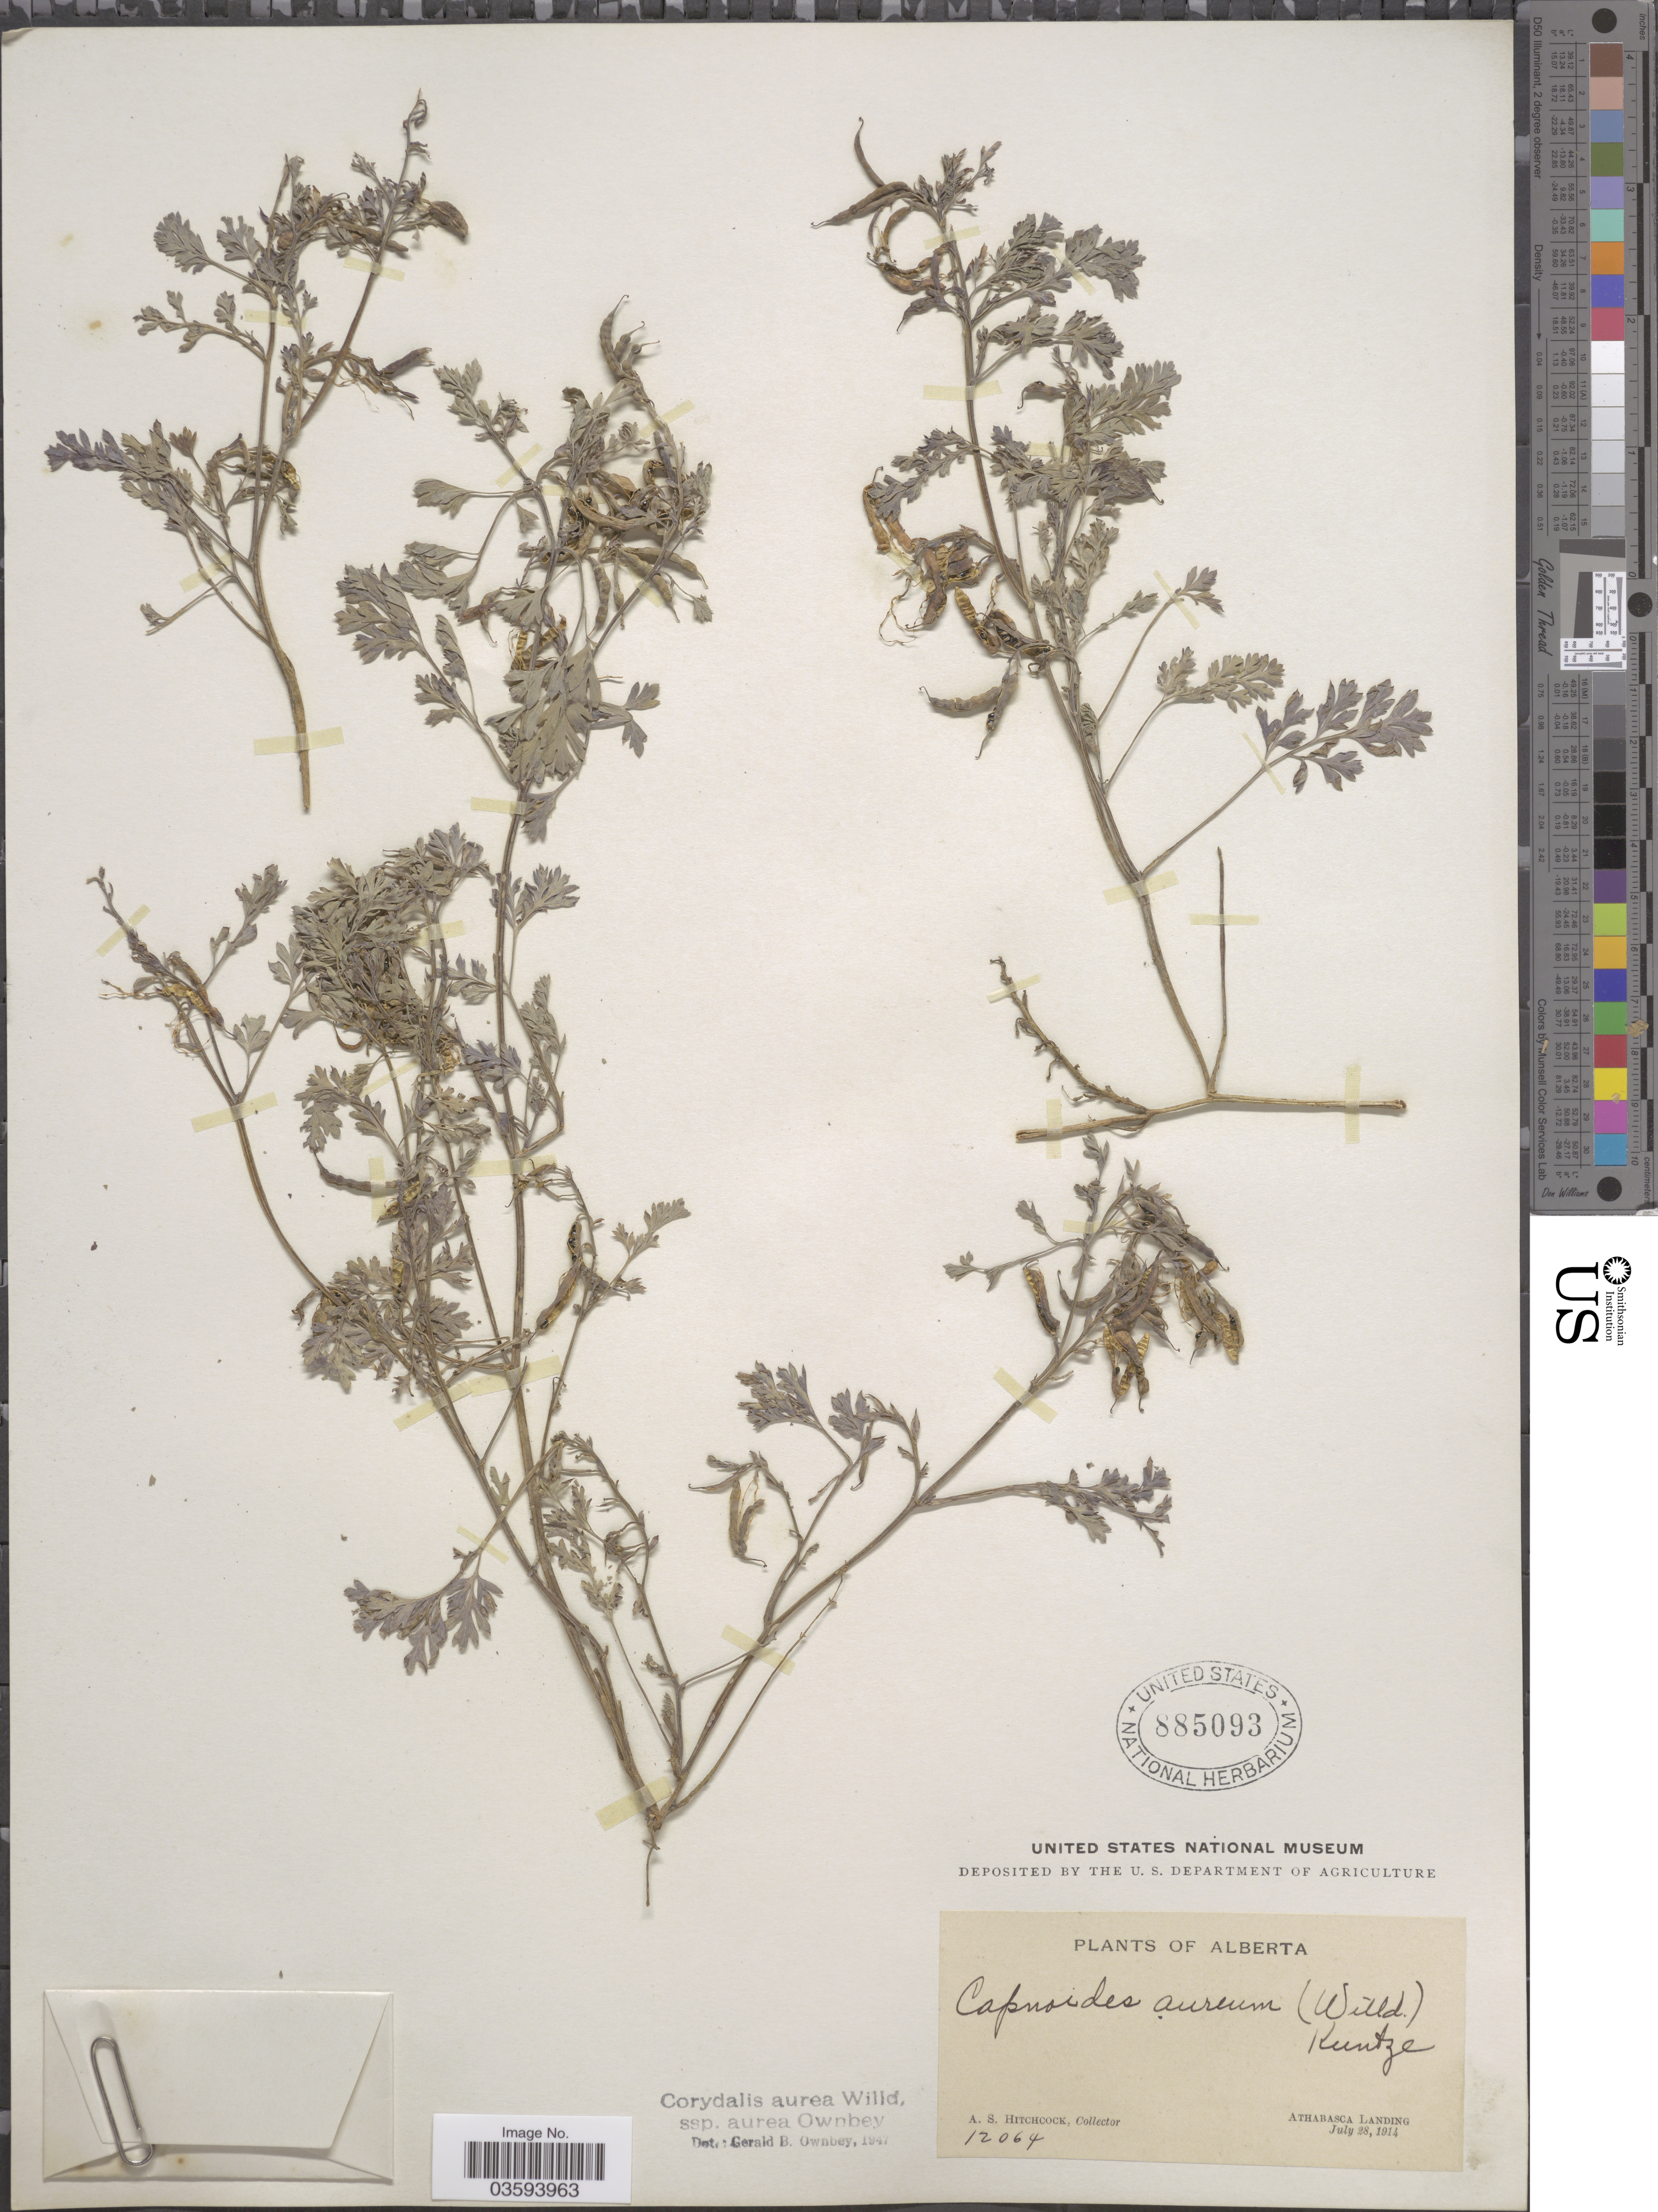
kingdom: Plantae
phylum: Tracheophyta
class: Magnoliopsida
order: Ranunculales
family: Papaveraceae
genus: Corydalis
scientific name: Corydalis aurea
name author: Willd.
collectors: A. S. Hitchcock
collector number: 12064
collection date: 1914-07-28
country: Canada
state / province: Alberta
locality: Athabasca Landing.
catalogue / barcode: US 885093